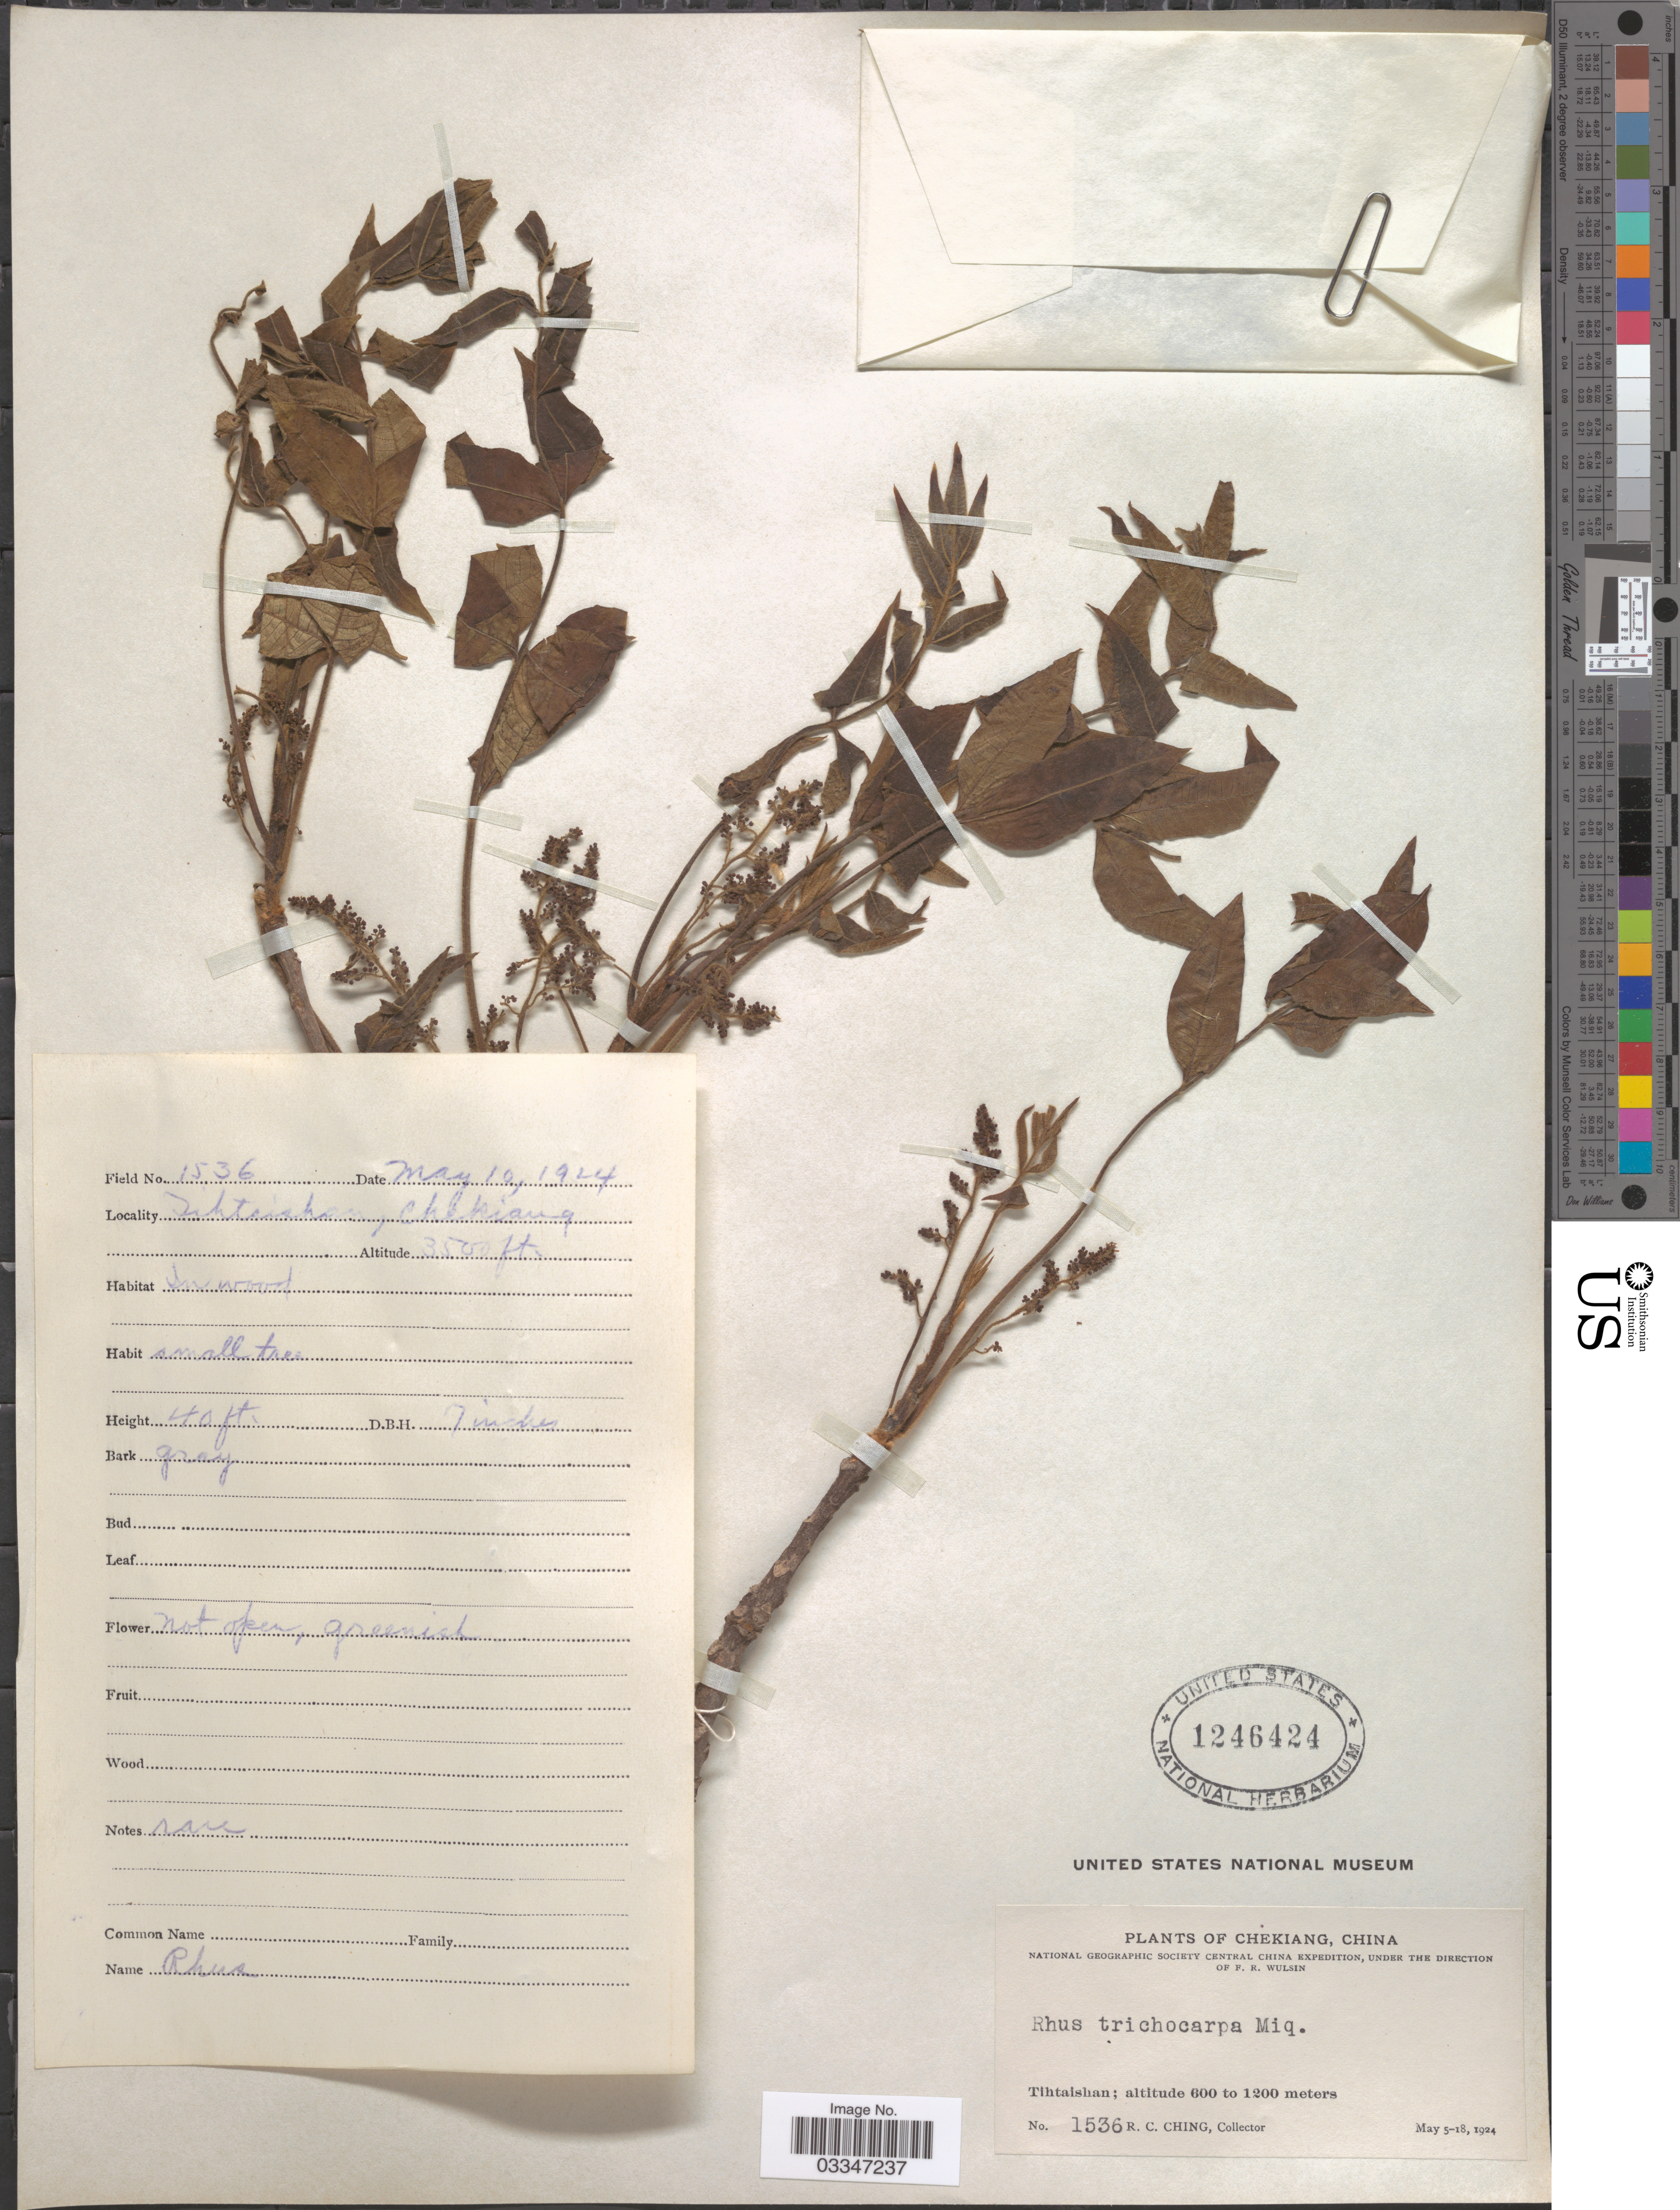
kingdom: Plantae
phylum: Tracheophyta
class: Magnoliopsida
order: Sapindales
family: Anacardiaceae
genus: Rhus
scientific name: Rhus trichocarpa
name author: Miq.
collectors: R. C. Ching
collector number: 1536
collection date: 1924-05-10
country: China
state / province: Zhejiang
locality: Chekiang. Tihtaishan.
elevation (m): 1067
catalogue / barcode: US 1246424